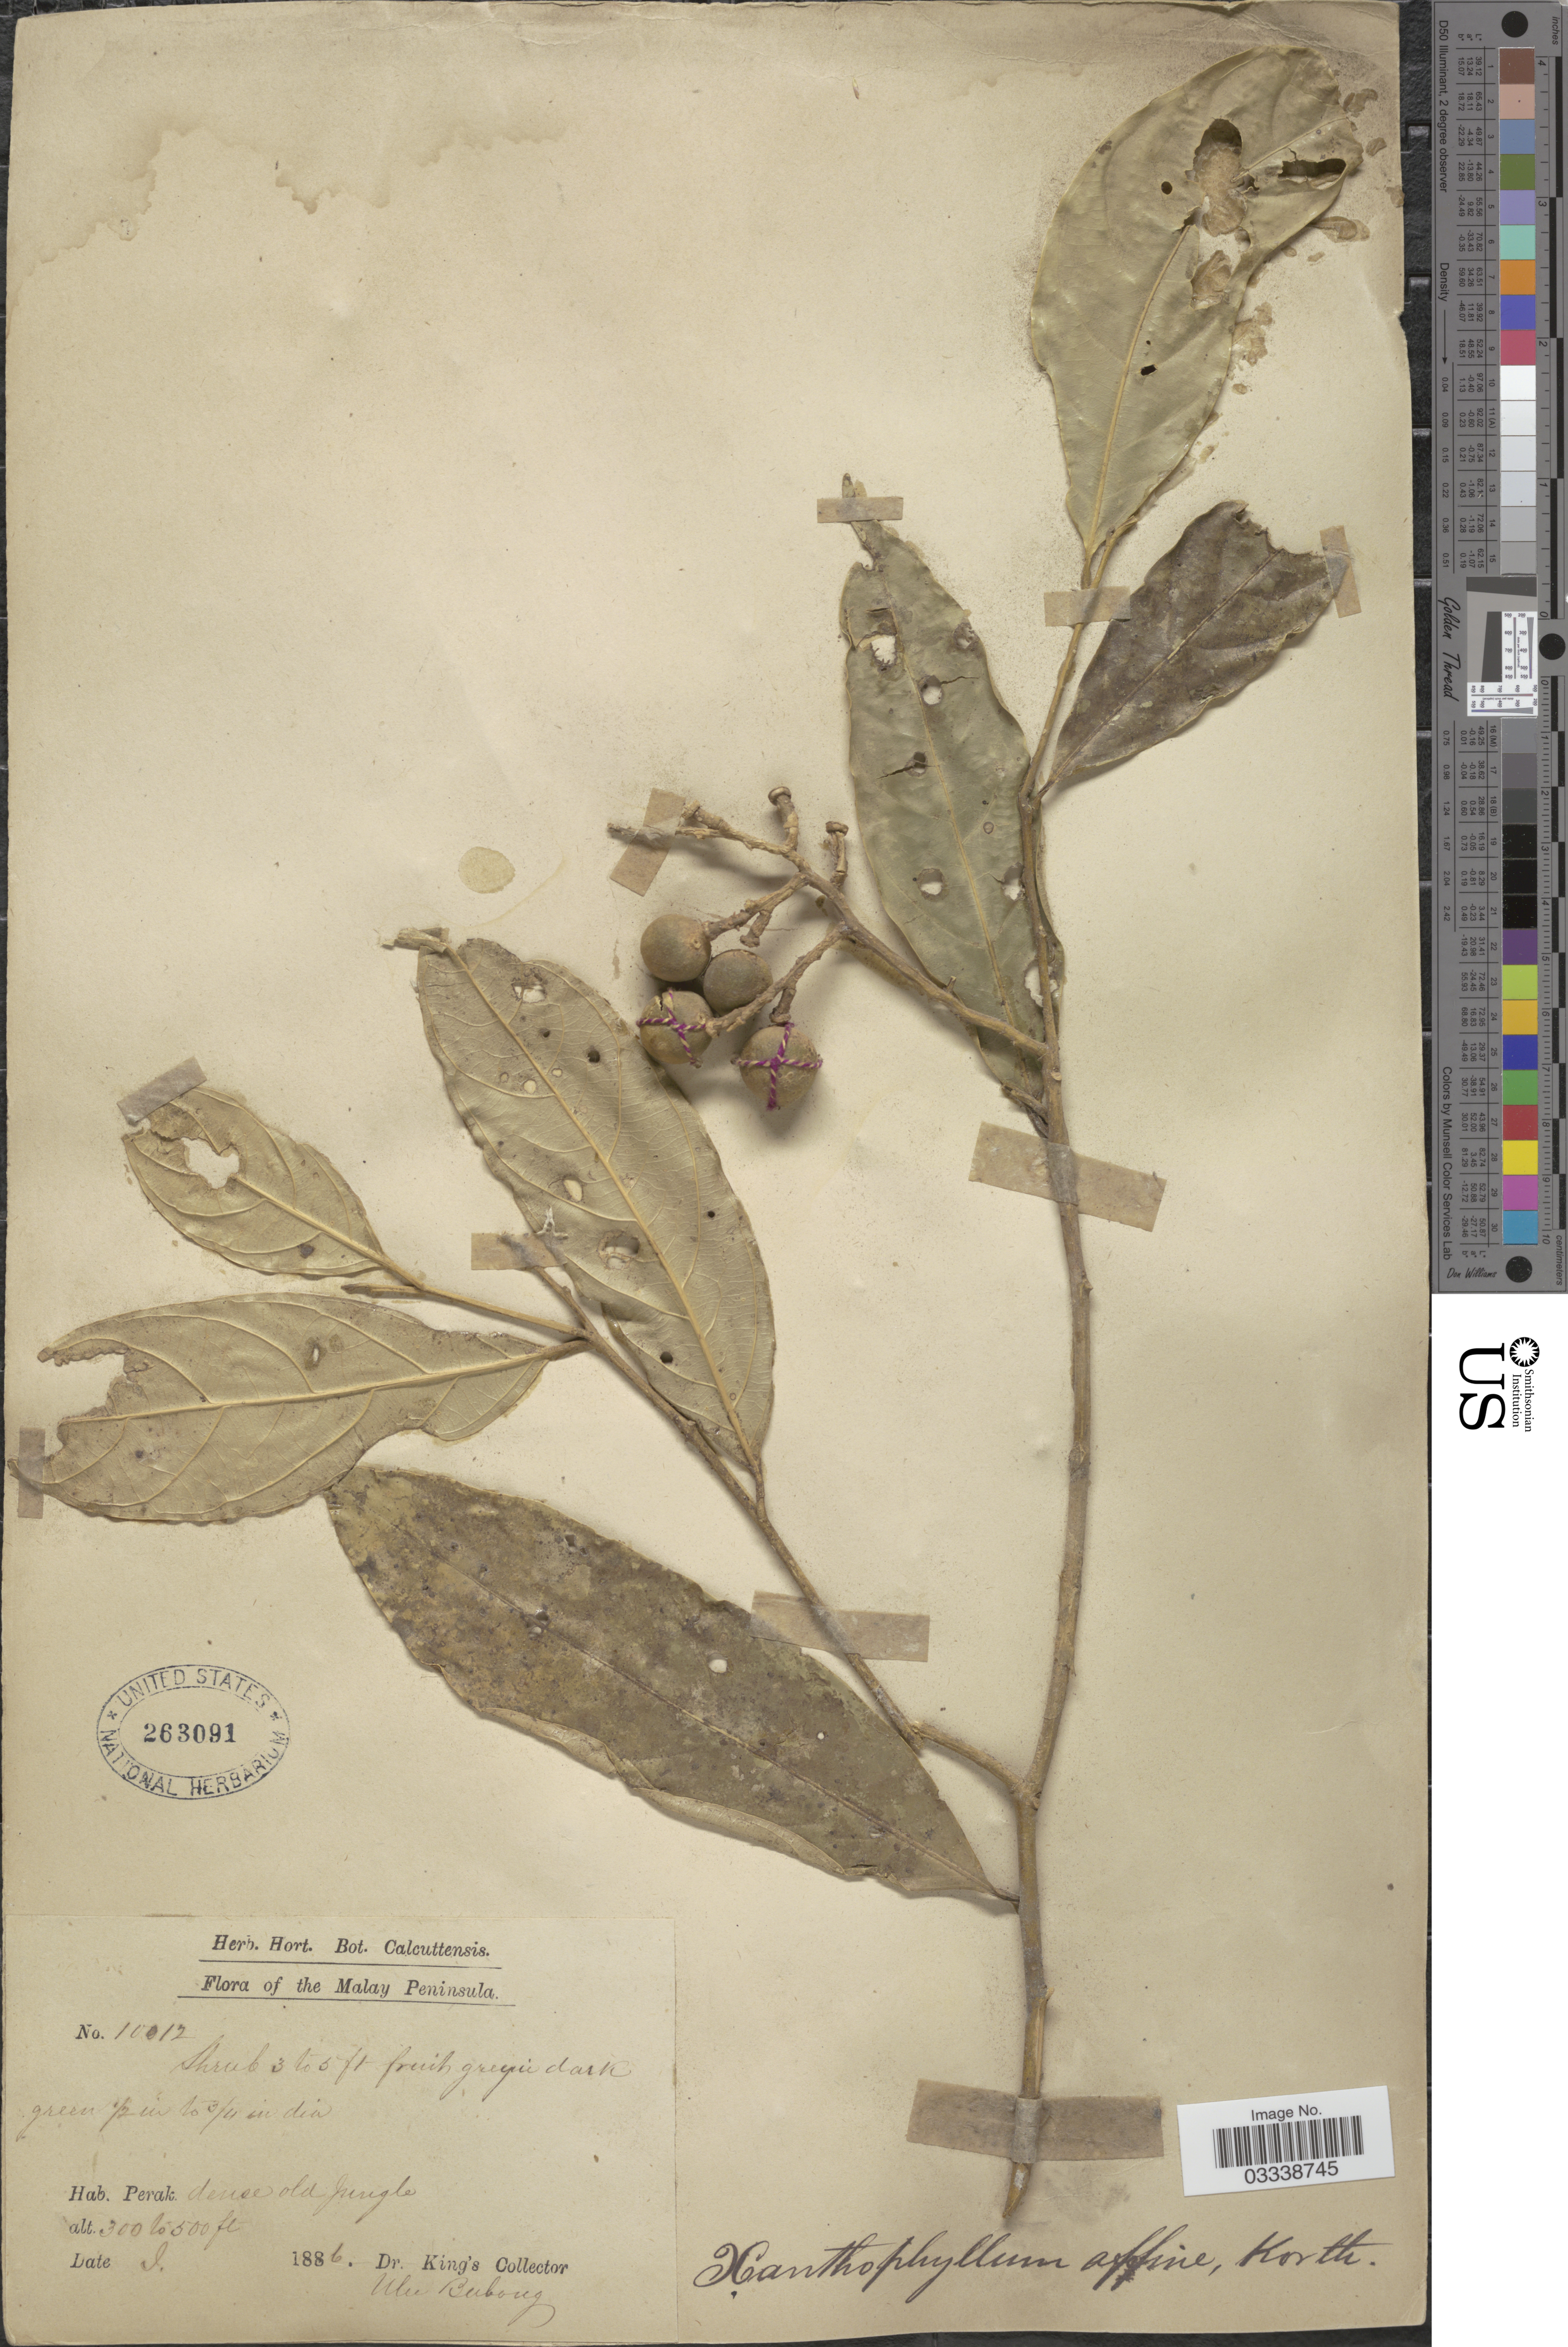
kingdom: Plantae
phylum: Tracheophyta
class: Magnoliopsida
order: Fabales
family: Polygalaceae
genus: Xanthophyllum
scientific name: Xanthophyllum affine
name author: Korth. ex Miq.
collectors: Dr. King's collector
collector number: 1012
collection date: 1886-06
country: Malaysia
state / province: Perak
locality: Malay Peninsula.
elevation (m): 91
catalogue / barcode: US 263091